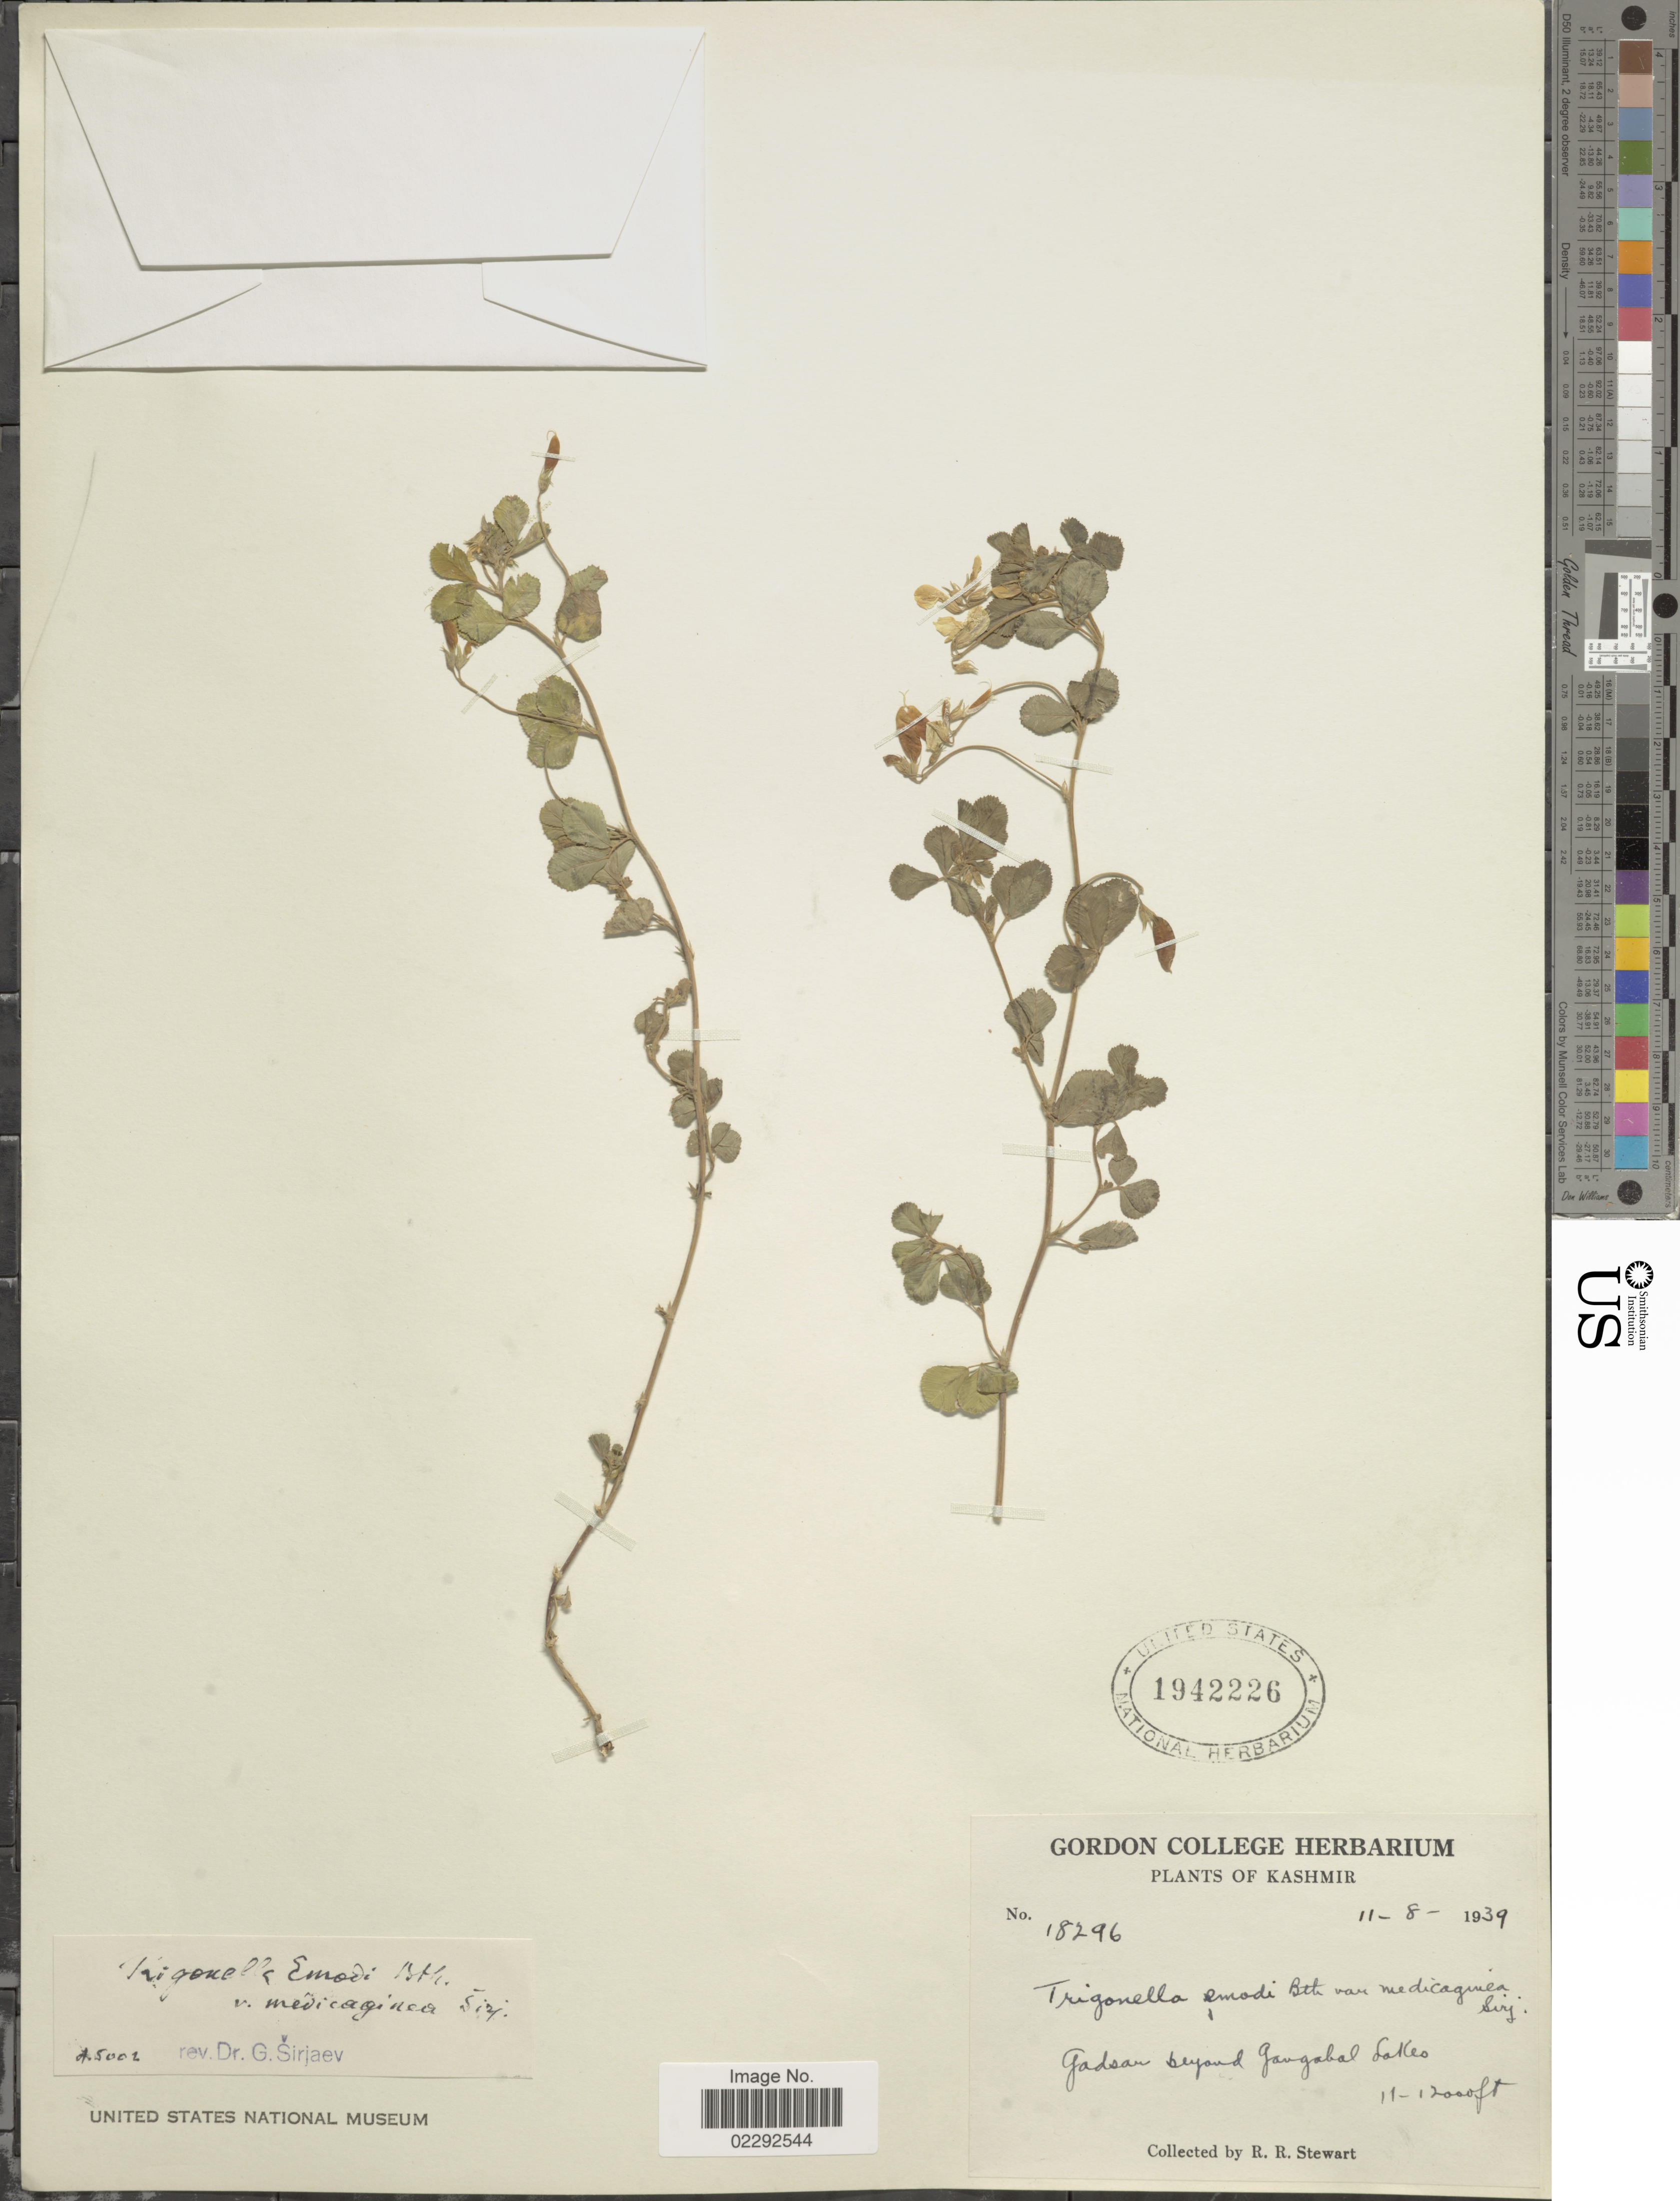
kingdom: Plantae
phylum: Tracheophyta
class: Magnoliopsida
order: Fabales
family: Fabaceae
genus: Trigonella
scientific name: Trigonella emodi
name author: Benth.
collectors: R. R. Stewart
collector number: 18296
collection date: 1939-08-11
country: India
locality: Kashmir. Gadsan beyond Gangabal Lakes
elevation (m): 3353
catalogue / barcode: US 1942226